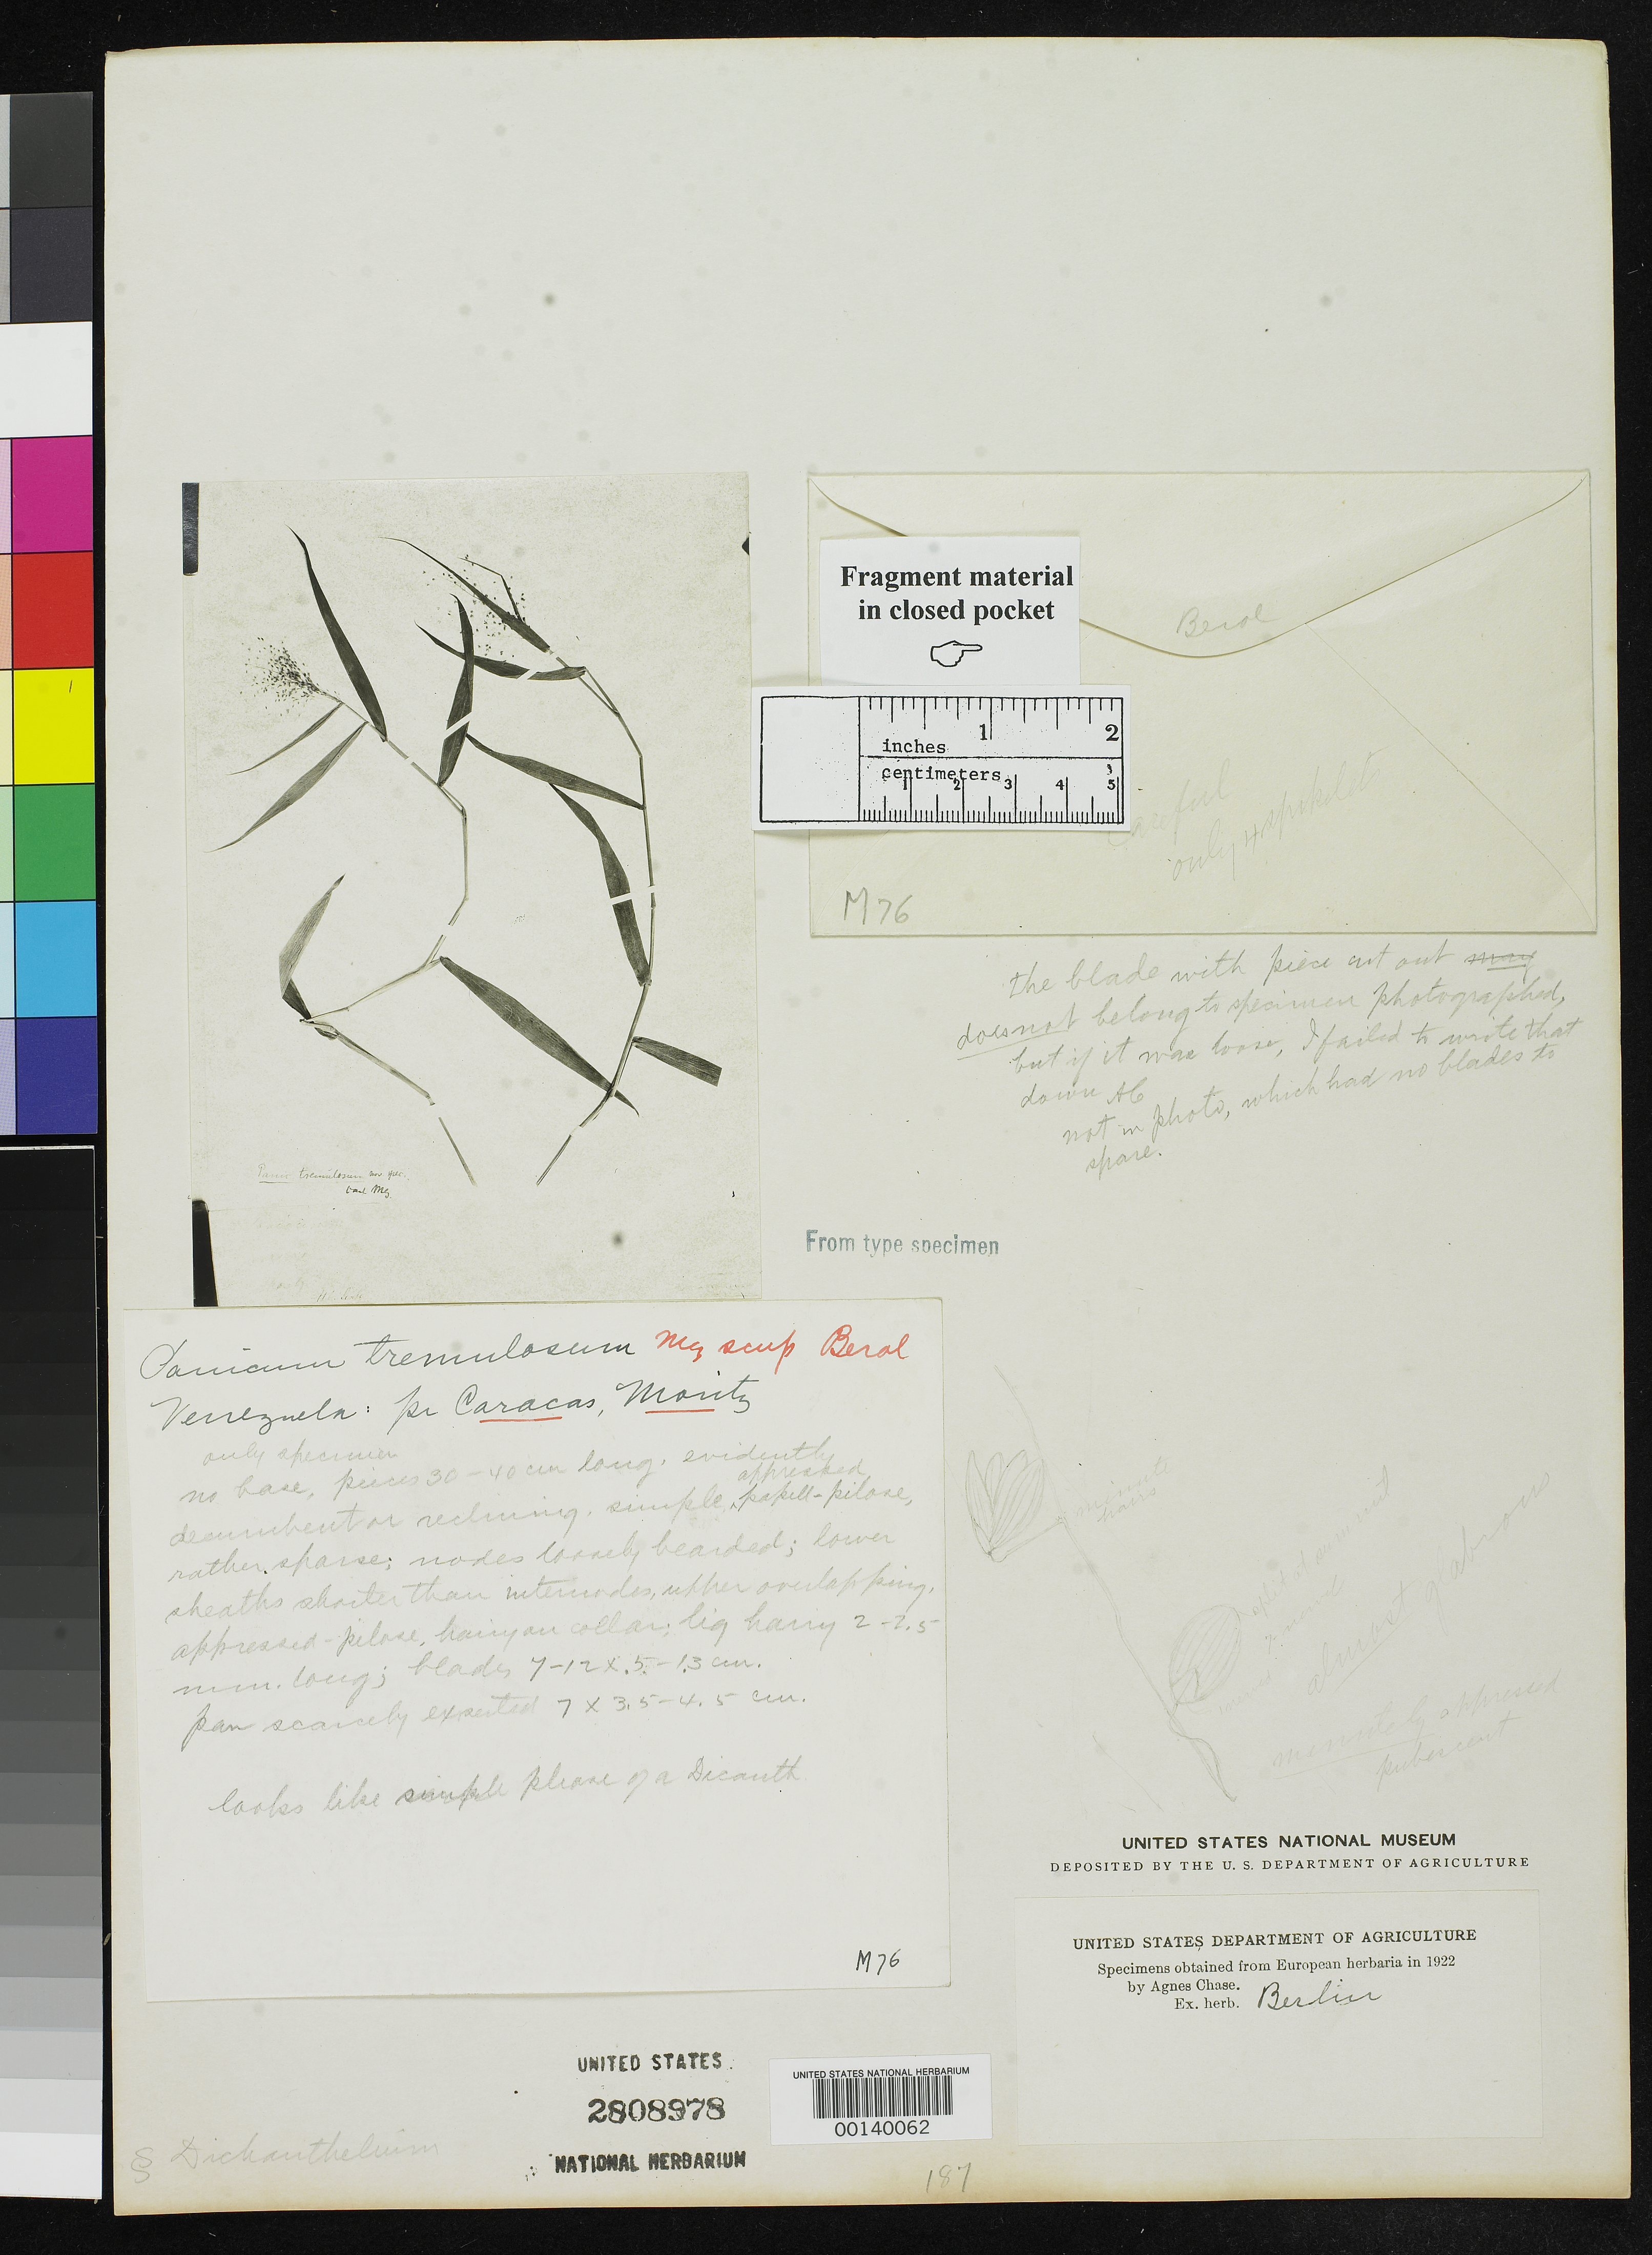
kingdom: Plantae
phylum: Tracheophyta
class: Liliopsida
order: Poales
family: Poaceae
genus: Panicum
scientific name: Panicum tremulosum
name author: Mez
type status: Type Fragment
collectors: J. W. Moritz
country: Venezuela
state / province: Distrito Federal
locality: Caracas.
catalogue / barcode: US 2808978